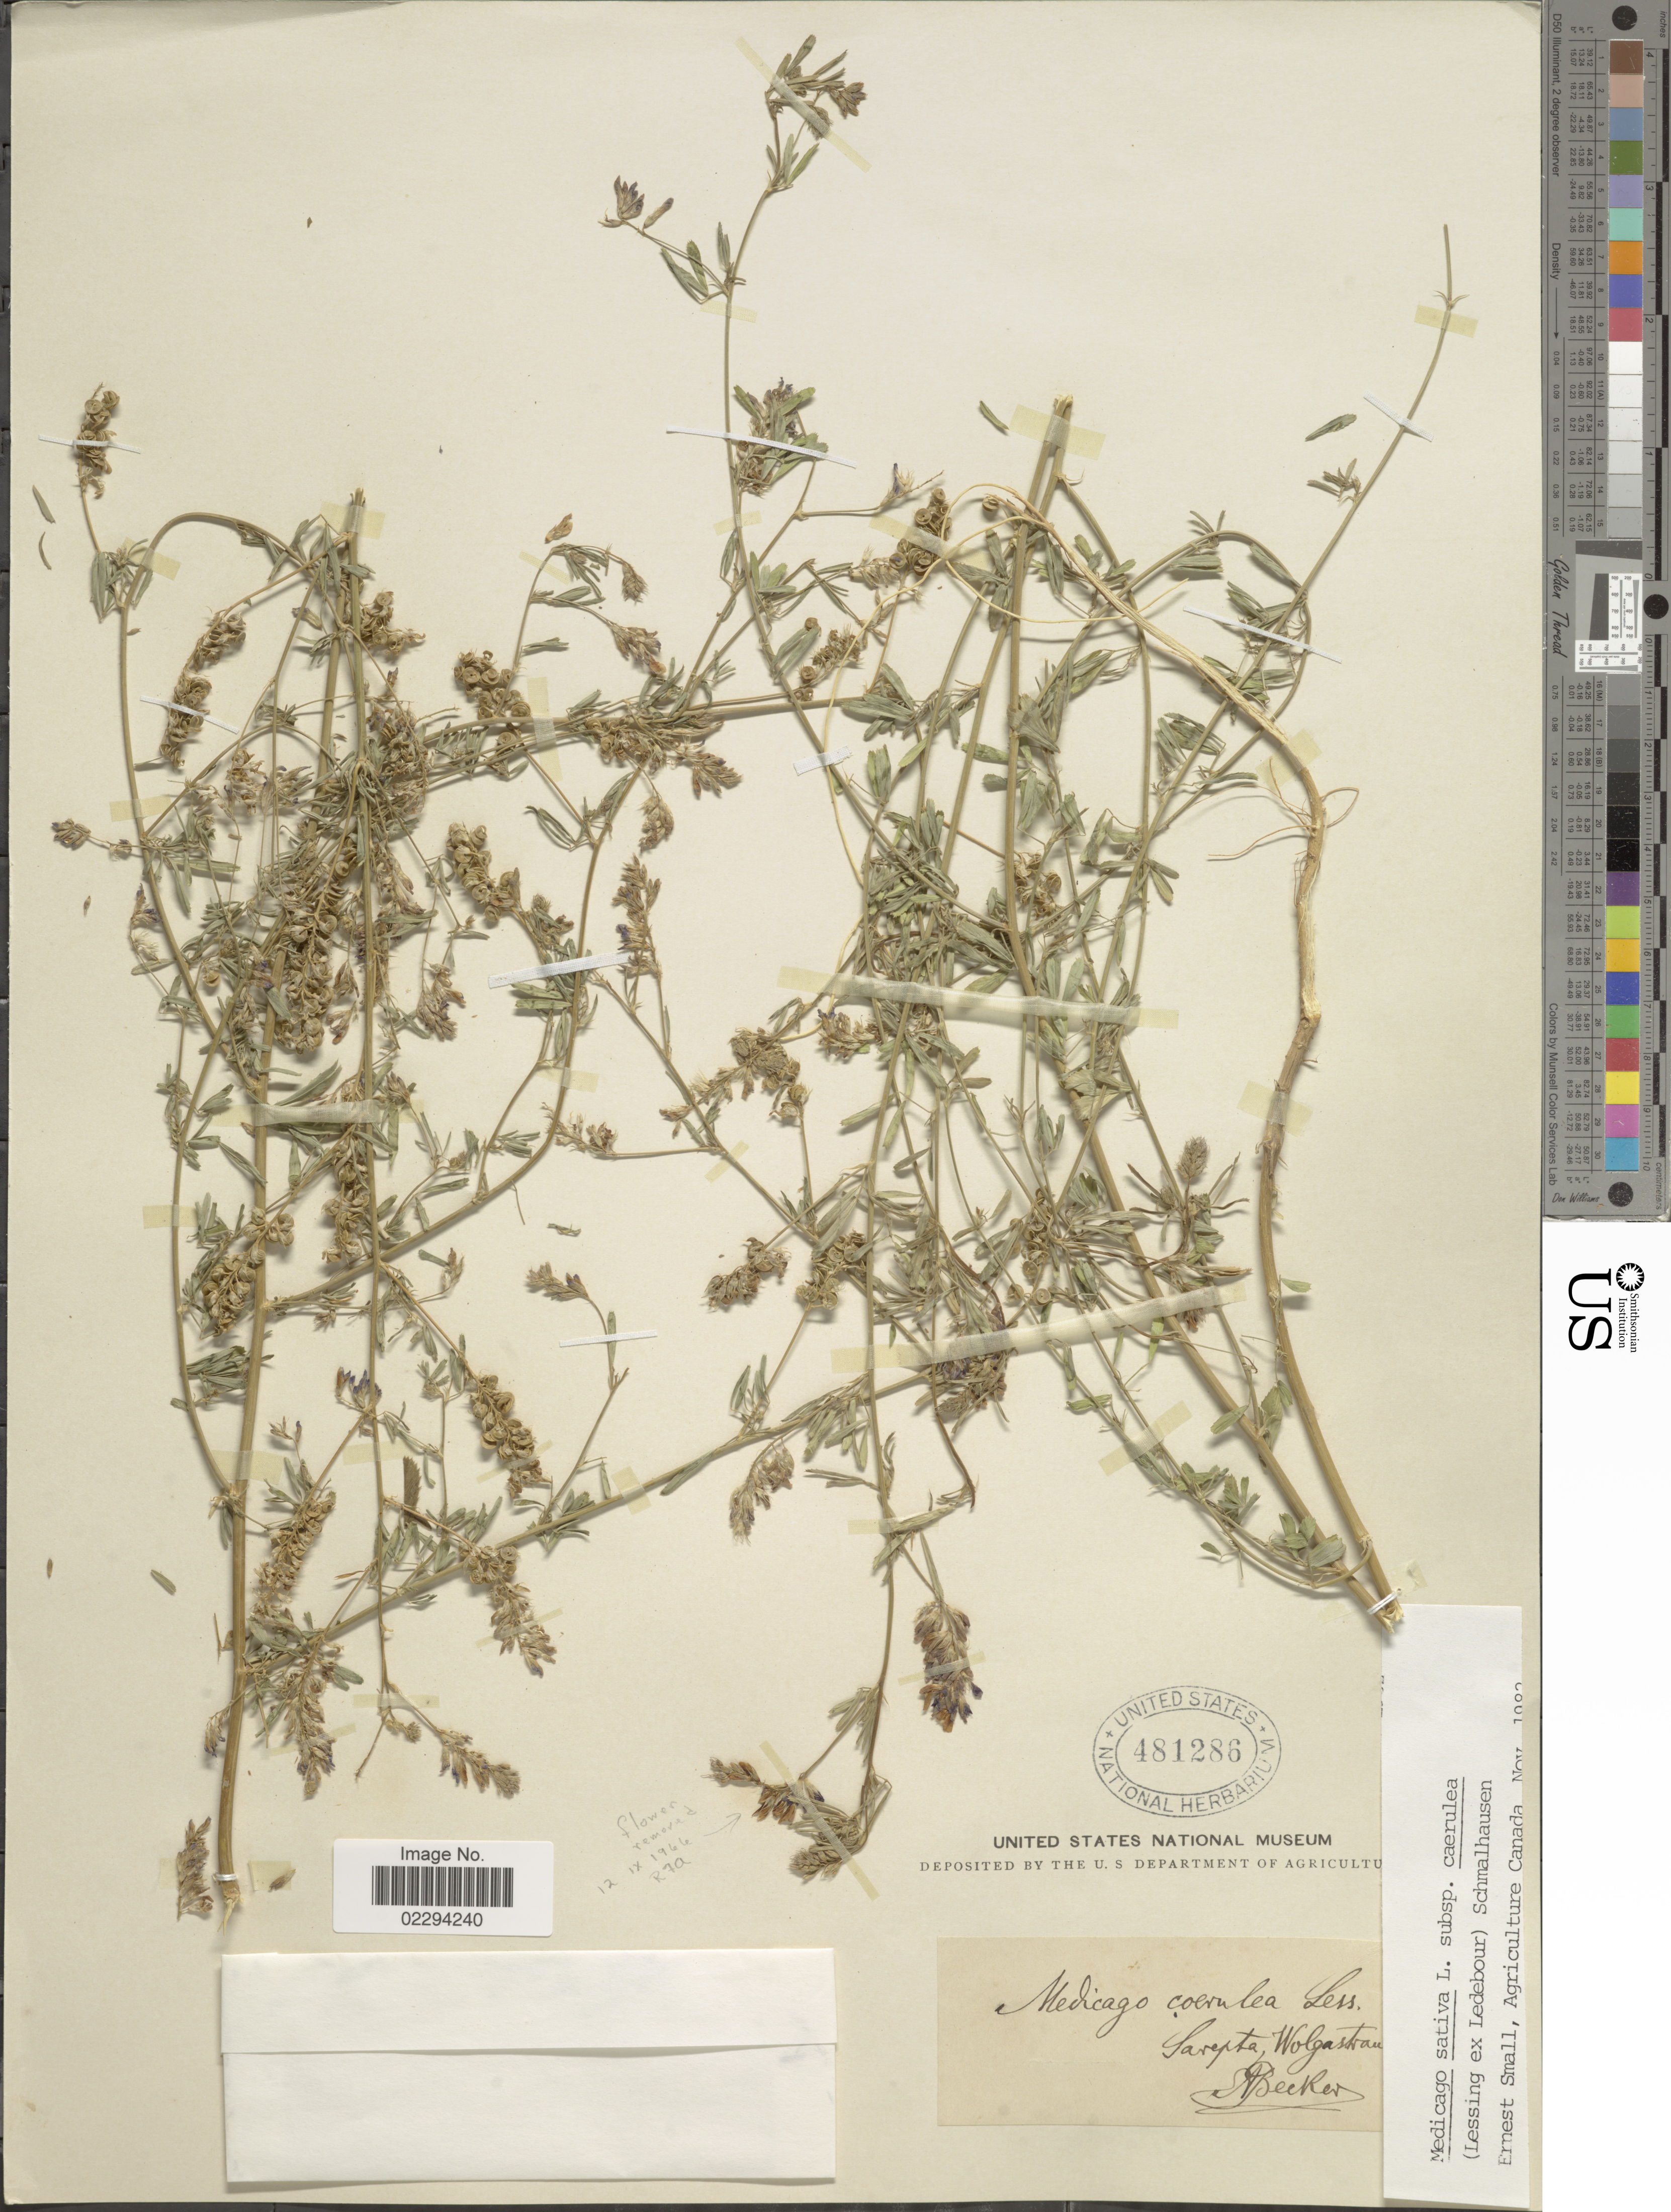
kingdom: Plantae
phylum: Tracheophyta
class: Magnoliopsida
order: Fabales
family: Fabaceae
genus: Medicago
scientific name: Medicago sativa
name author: L.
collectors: A. Becker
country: Russian Federation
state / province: Volgograd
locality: Sarepta, Wolgastan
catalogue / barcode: US 481286